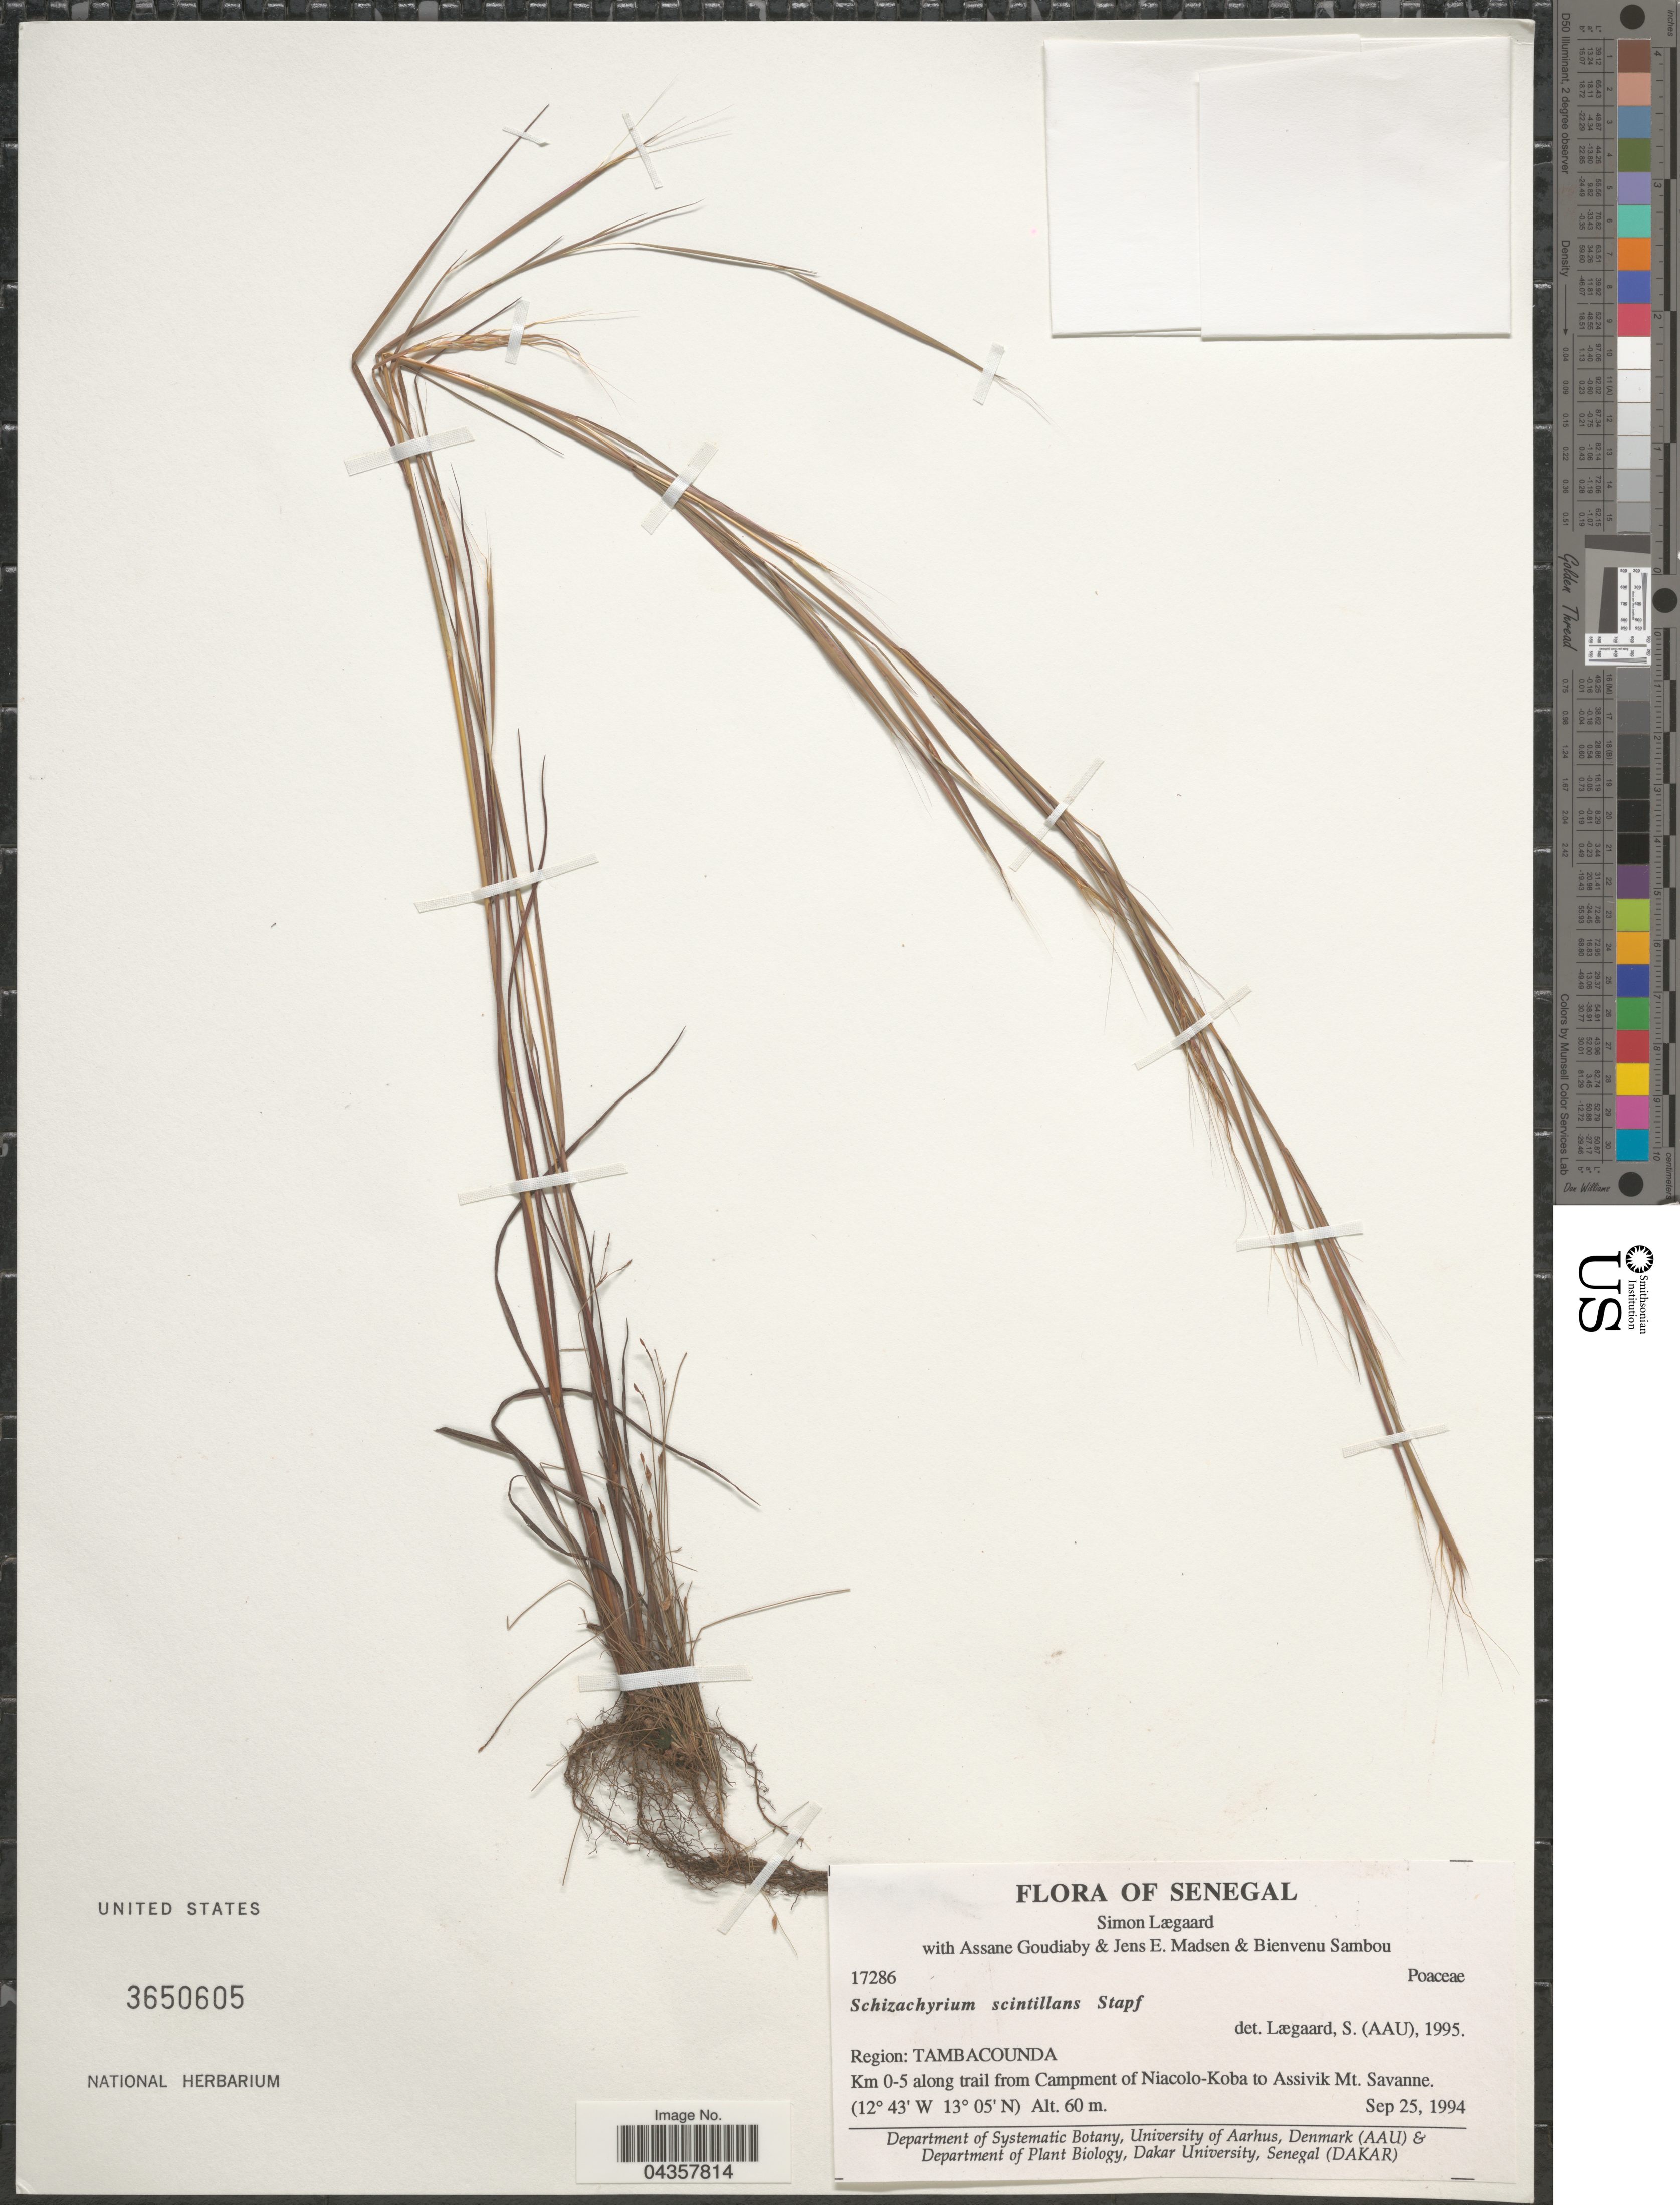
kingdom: Plantae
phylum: Tracheophyta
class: Liliopsida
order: Poales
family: Poaceae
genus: Schizachyrium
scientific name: Schizachyrium scintillans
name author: Stapf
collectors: S. Lægaard, A. Goudiaby, J. E. Madsen & B. Sambou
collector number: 17286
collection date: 1994-09-25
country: Senegal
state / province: Tambacounda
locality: Region: Tambacounda. Km 0-5 along trail from Campment of Niacolo-Koba to Assivik Mt. Savanne.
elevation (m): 60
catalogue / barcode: US 3650605